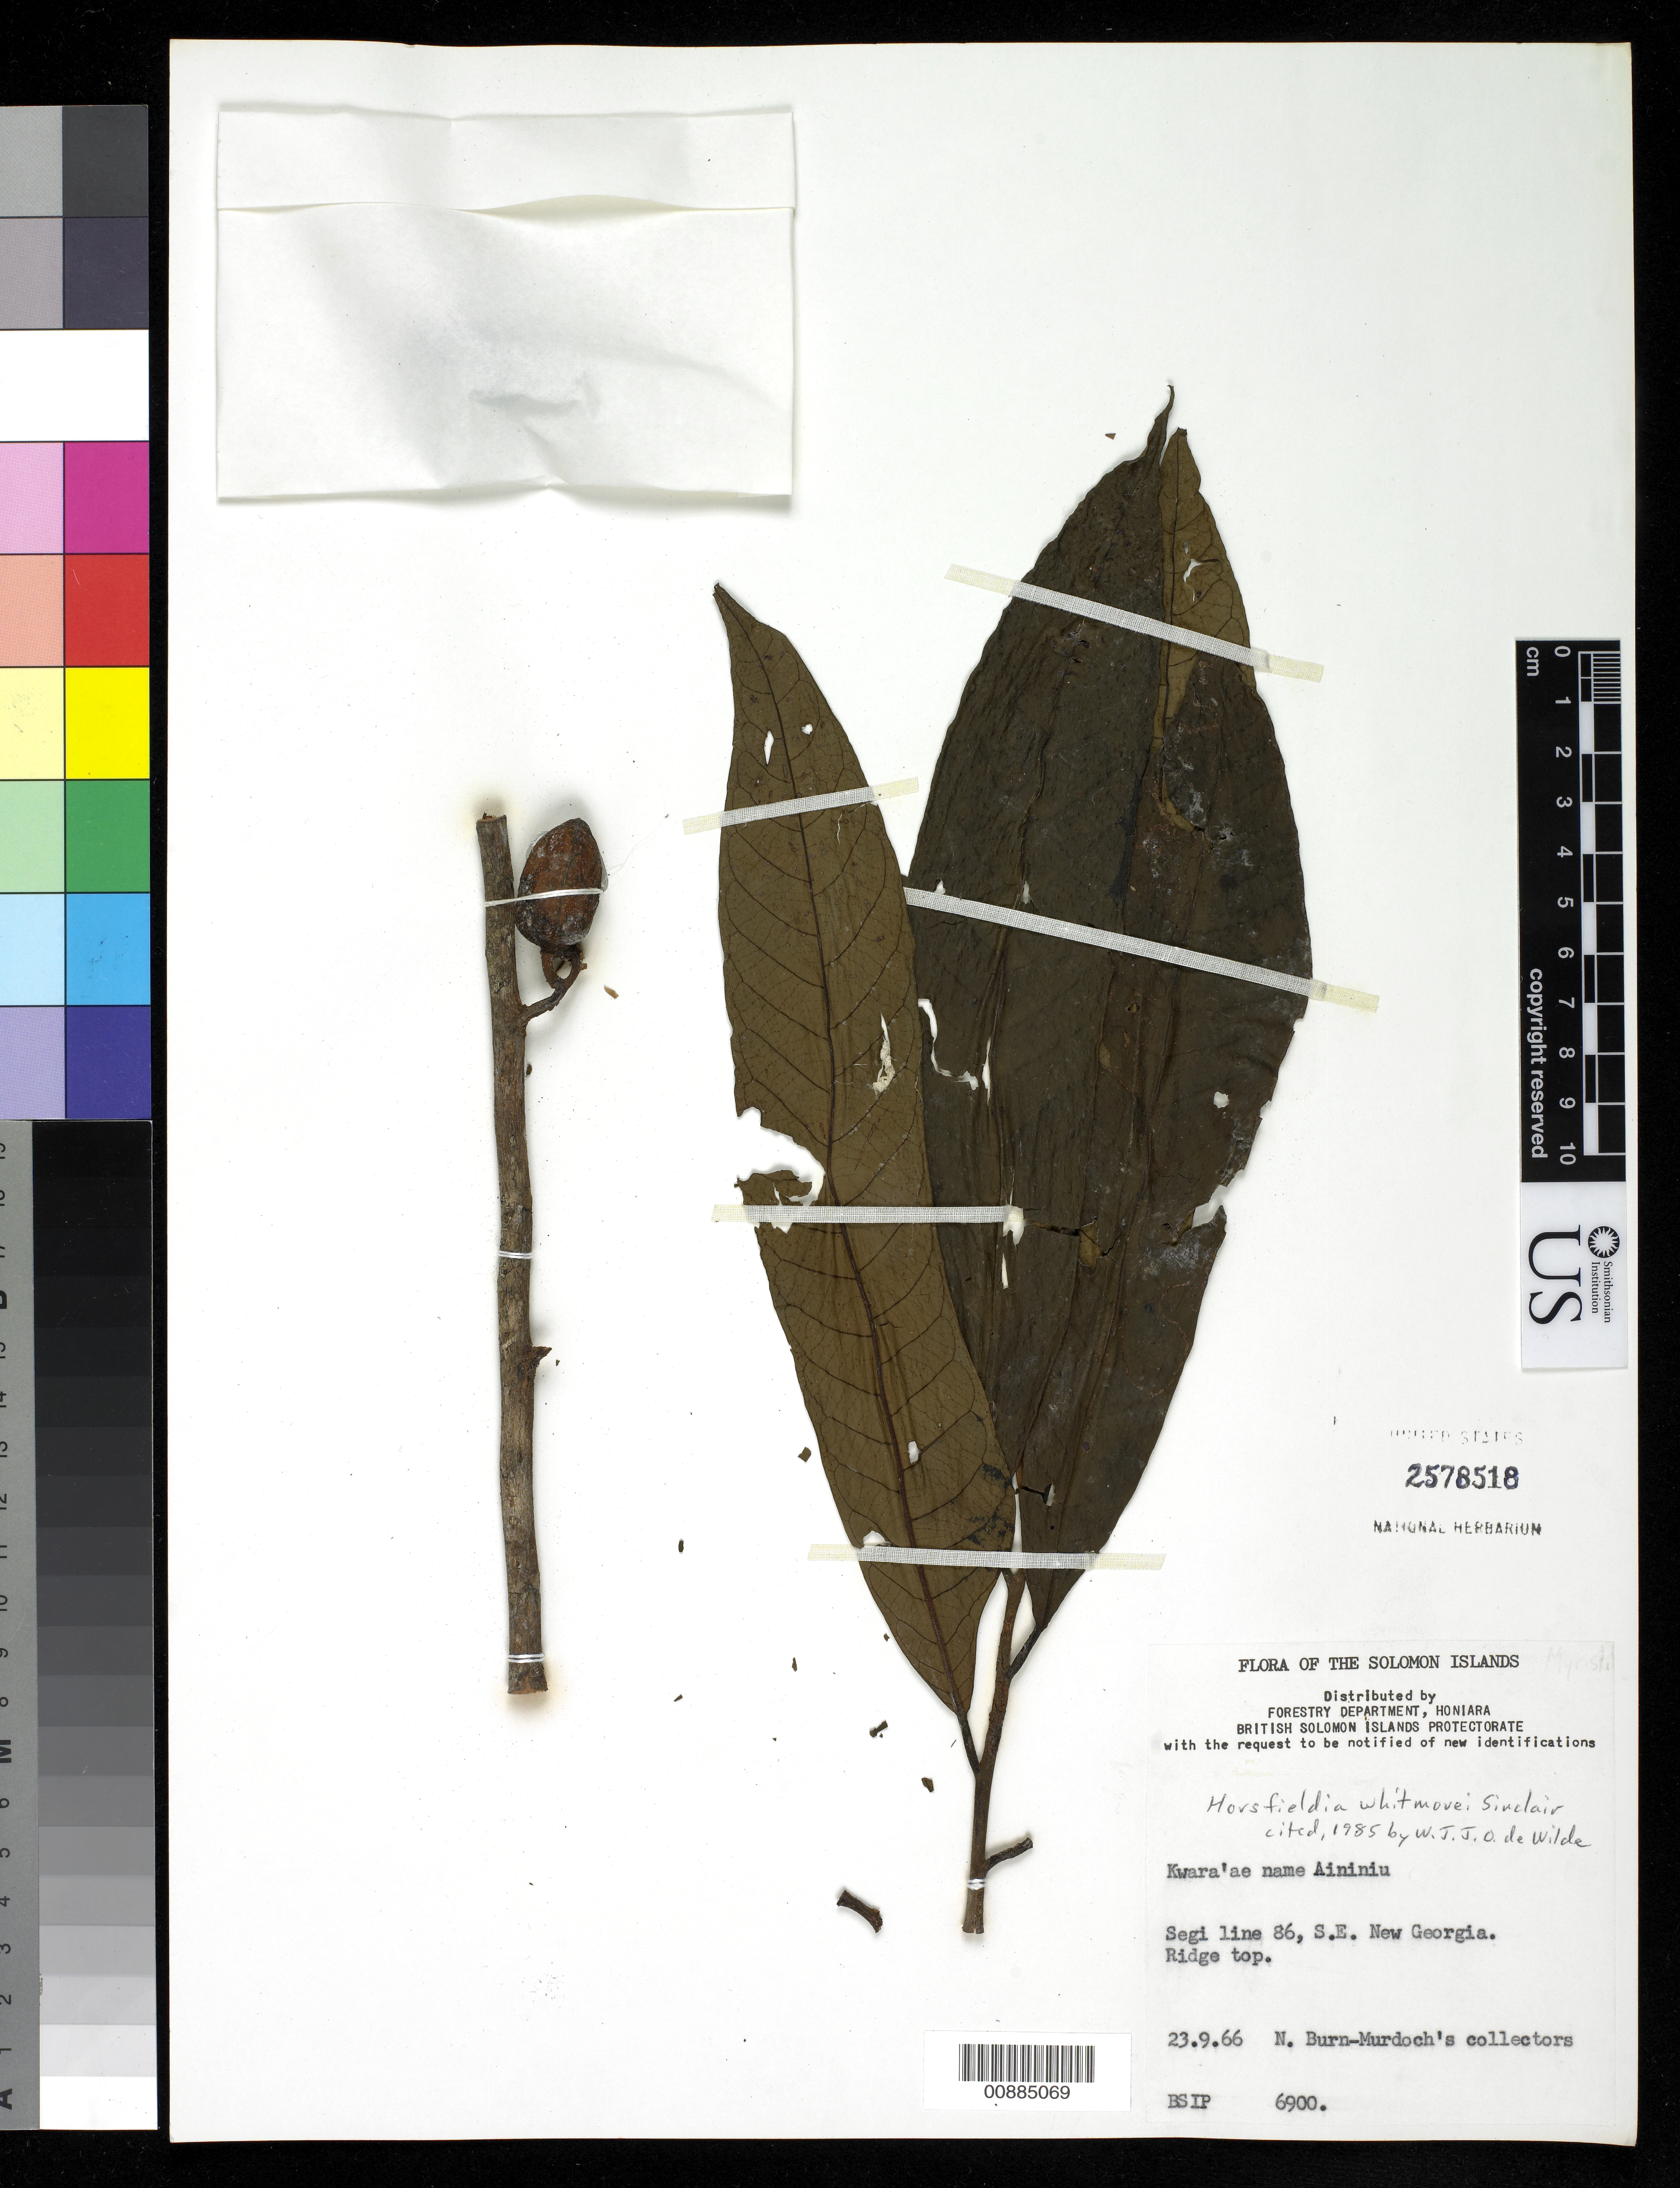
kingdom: Plantae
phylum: Tracheophyta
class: Magnoliopsida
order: Magnoliales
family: Myristicaceae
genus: Horsfieldia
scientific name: Horsfieldia whitmorei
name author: J. Sinclair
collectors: N. Burn-Murdoch's collectors & et al.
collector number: BSIP 6900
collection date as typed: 23 Sep 1966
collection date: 1966-09-23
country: Solomon Islands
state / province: Western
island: New Georgia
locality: Segi line 86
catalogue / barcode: US 2578518